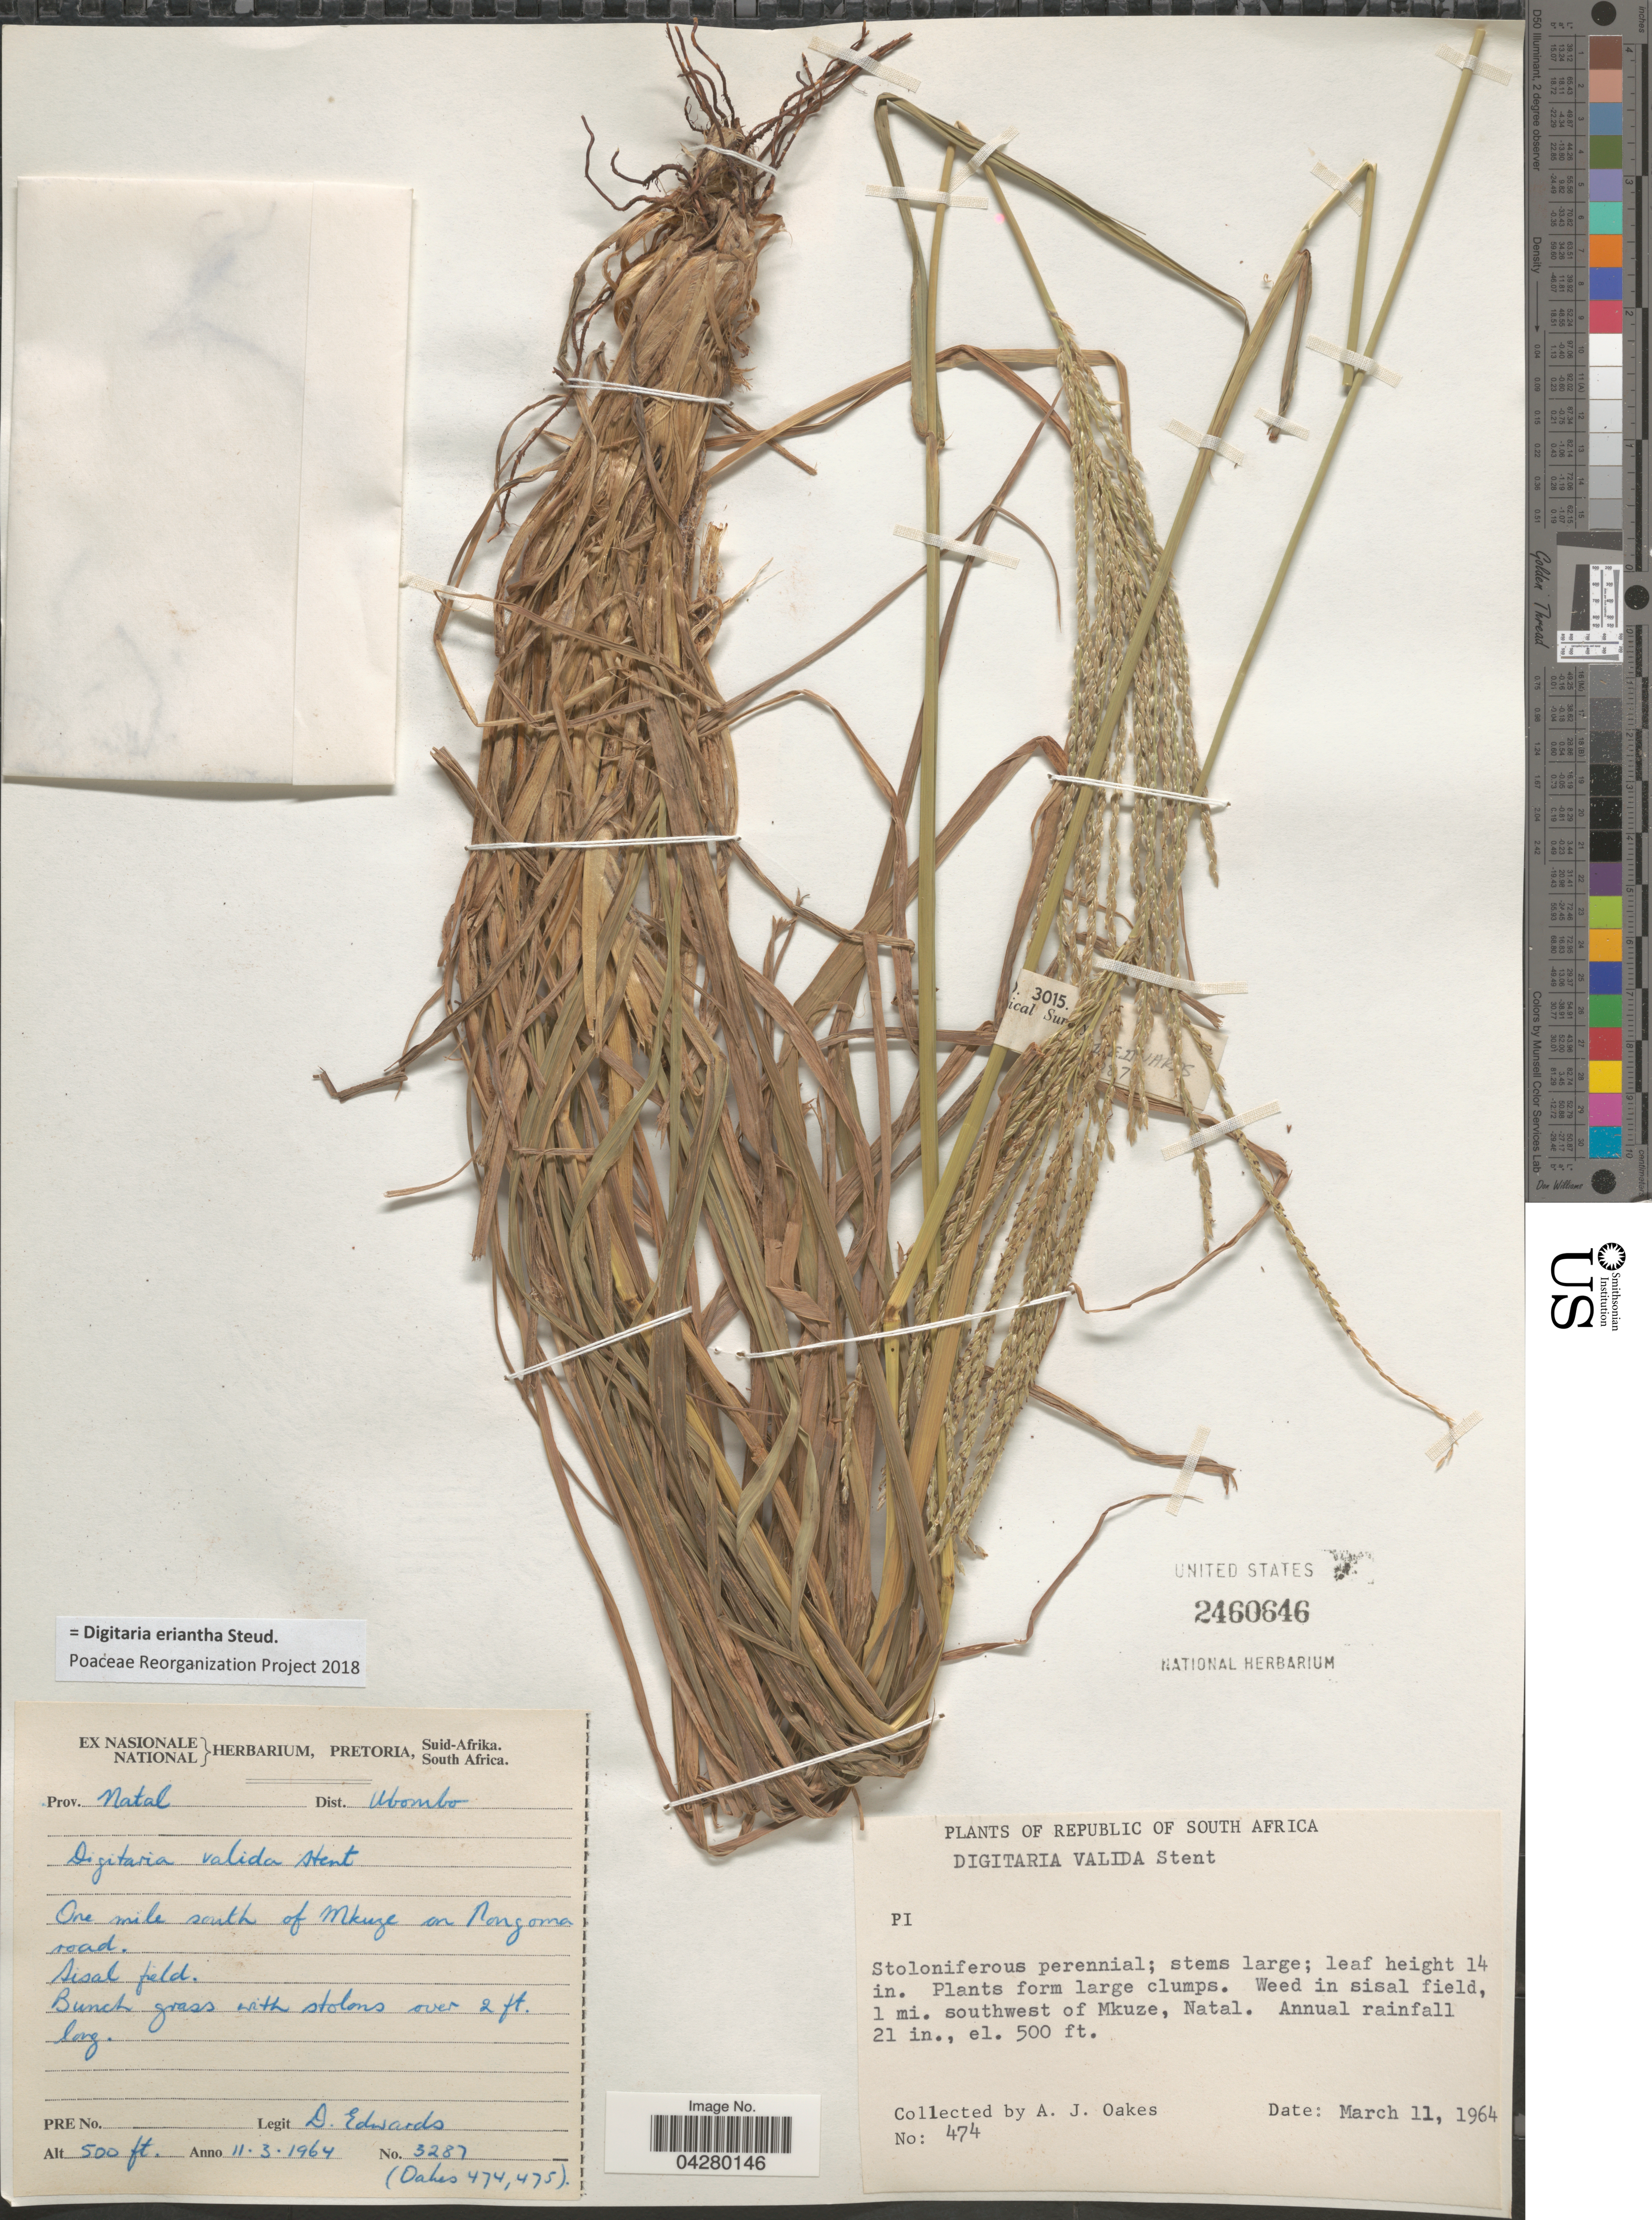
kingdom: Plantae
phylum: Tracheophyta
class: Liliopsida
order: Poales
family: Poaceae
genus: Digitaria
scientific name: Digitaria eriantha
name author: Steud.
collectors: D. Edwards & A. Oakes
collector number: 3287/474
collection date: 1964-03-11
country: South Africa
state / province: KwaZulu-Natal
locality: Prov. Natal. Dist. Ubombo. One mile south of Mkuze on Pongoma road. Weed in sisal field, 1 mi. southwest of Mkuze, Natal.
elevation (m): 152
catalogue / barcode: US 2460646